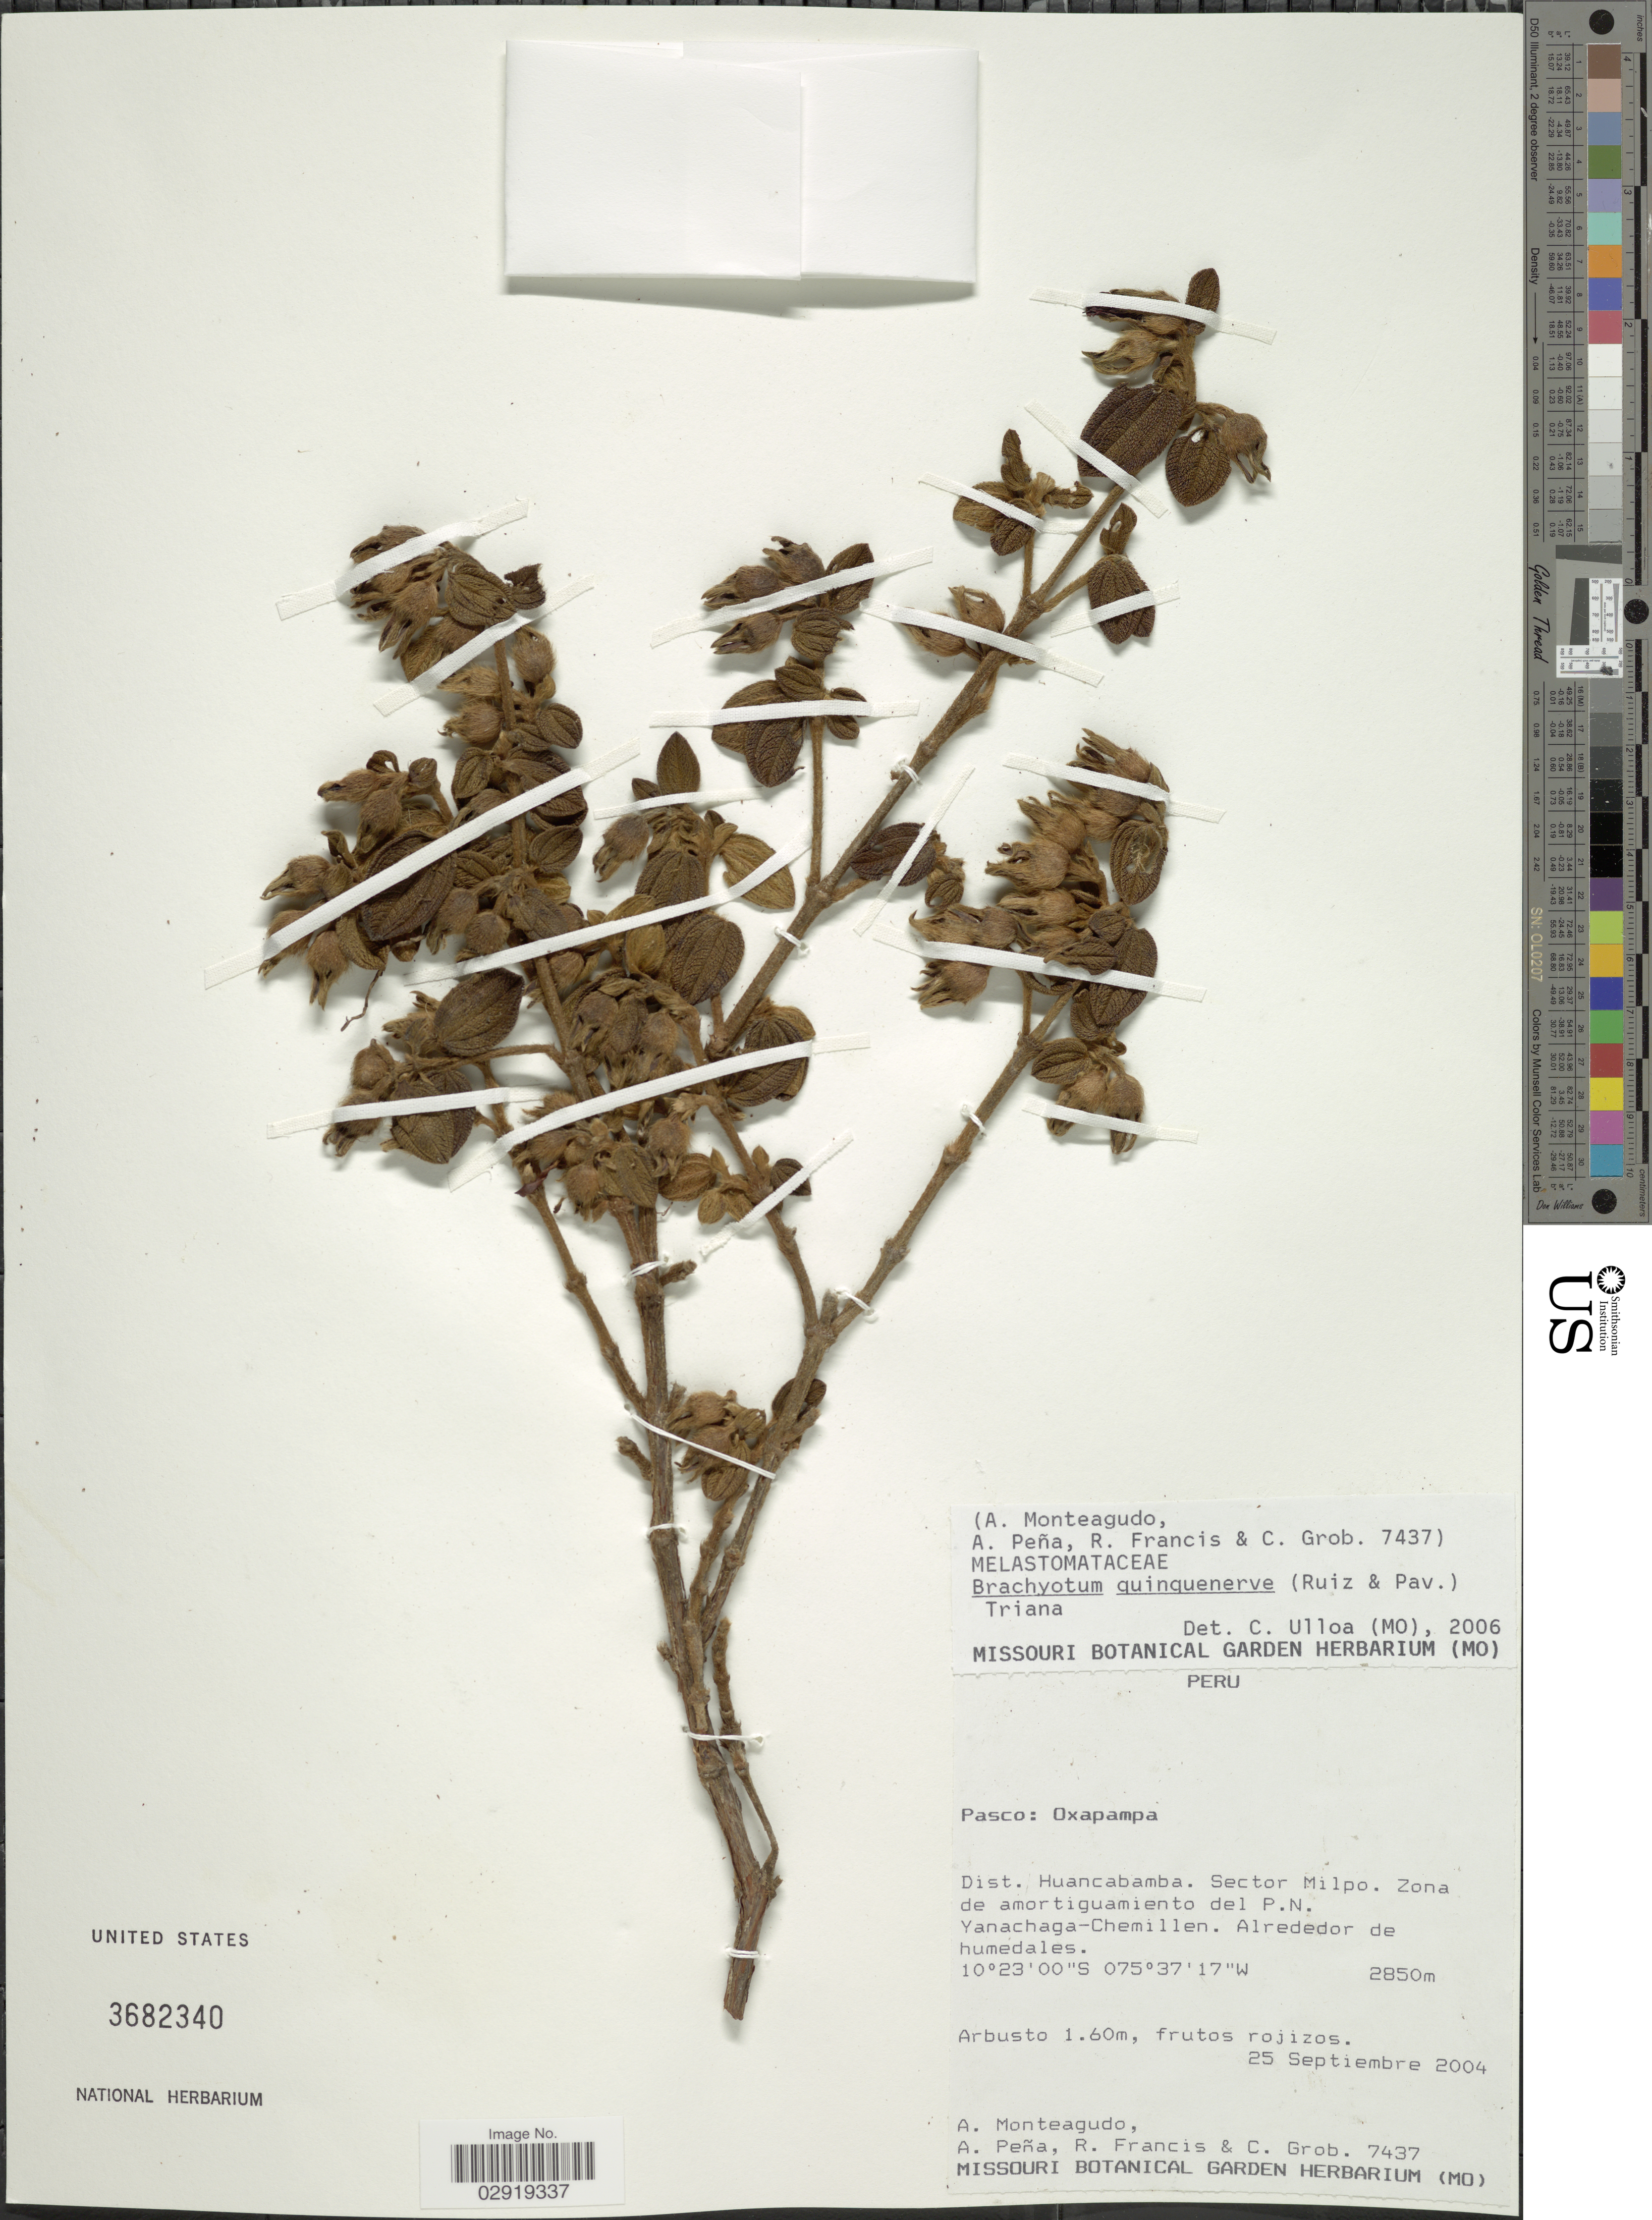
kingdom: Plantae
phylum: Tracheophyta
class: Magnoliopsida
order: Myrtales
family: Melastomataceae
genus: Brachyotum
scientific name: Brachyotum quinquenerve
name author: (Ruiz & Pav.) Triana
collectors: A. Monteagudo, A. Peña, R. Francis & C. Grob.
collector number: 7437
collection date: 2004-09-25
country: Peru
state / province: Pasco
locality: Oxapampa. Dist. Huancabamba. Sector Milpo. Zona de amortiguamiento del P. N. Yanachaga-Chemillen.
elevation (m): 2850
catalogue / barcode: US 3682340